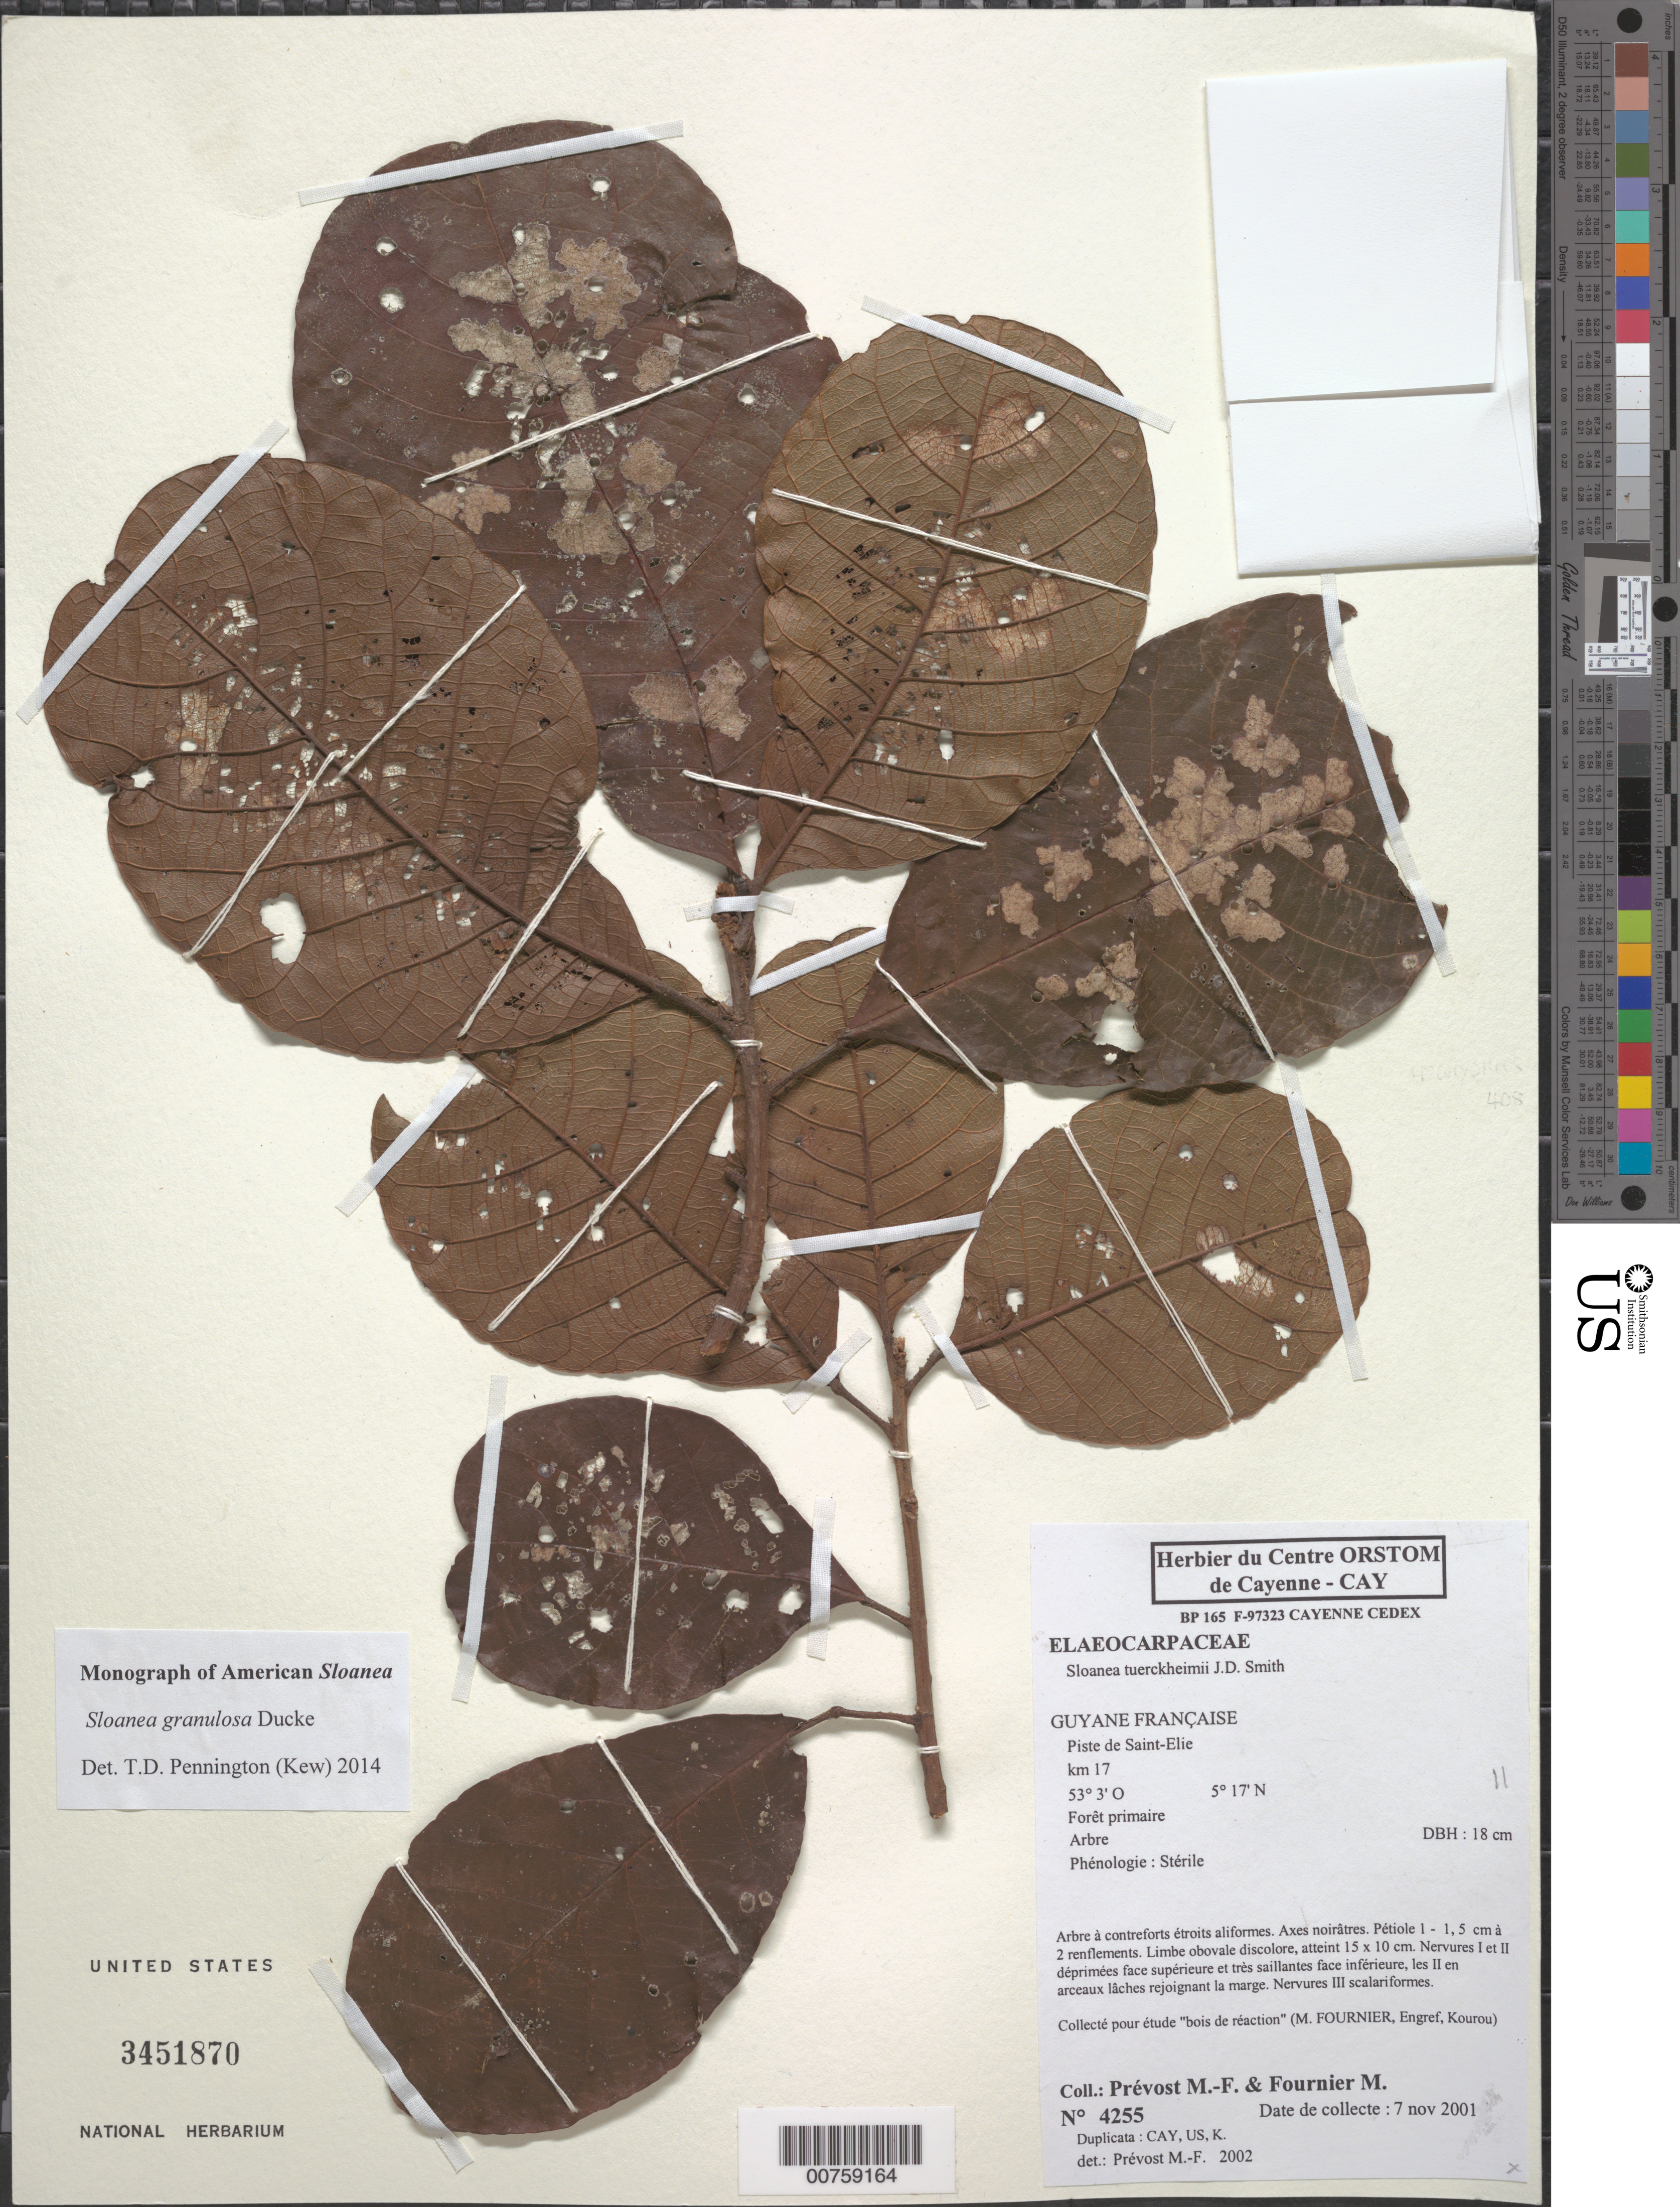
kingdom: Plantae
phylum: Tracheophyta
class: Magnoliopsida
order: Oxalidales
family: Elaeocarpaceae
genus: Sloanea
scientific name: Sloanea grandiflora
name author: Sm.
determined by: Pennington, T. D., (K)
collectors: M.-F. Prévost & M. Fournier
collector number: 4255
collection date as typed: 7 November 2001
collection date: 2001-11-07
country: French Guiana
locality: Piste de Saint-Elie, km 17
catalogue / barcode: US 3451870